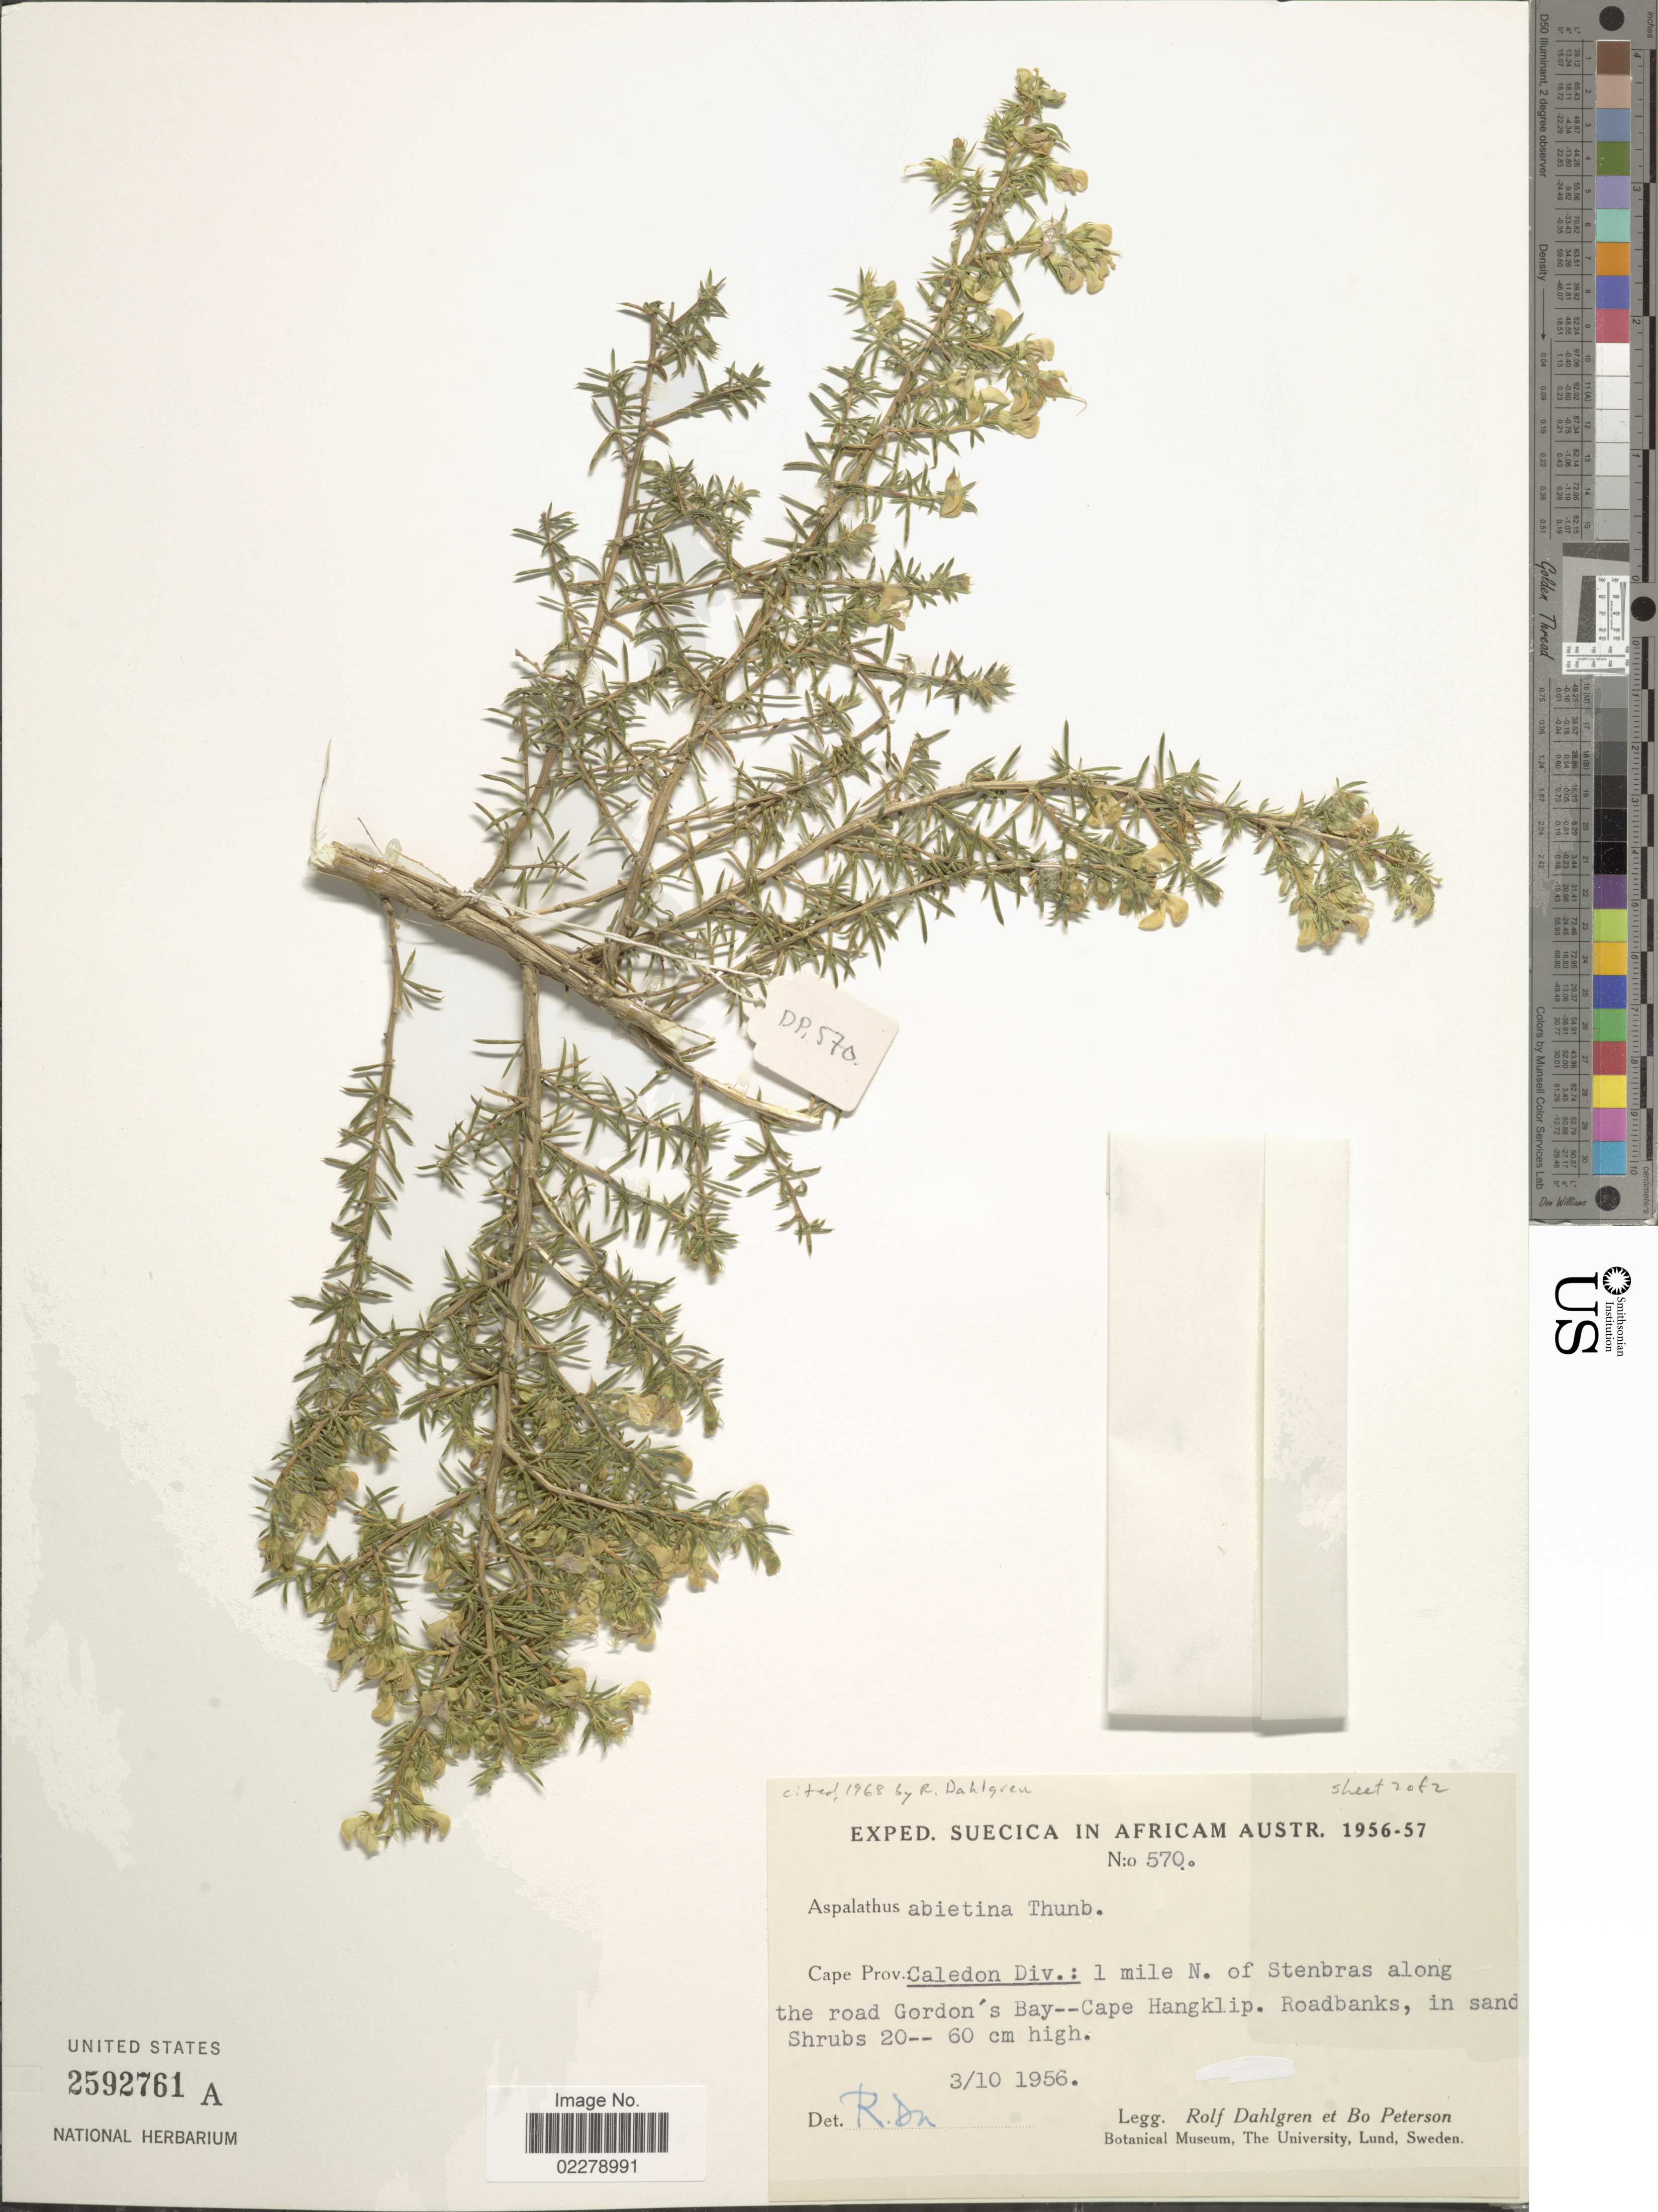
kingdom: Plantae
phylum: Tracheophyta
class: Magnoliopsida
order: Fabales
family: Fabaceae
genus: Aspalathus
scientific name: Aspalathus abietina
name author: Thunb.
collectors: R. Dahlgren & B. H. Peterson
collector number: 570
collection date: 1956-10-03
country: South Africa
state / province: Western Cape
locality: Caledon Div.: 1 mile N. of Stenbras along the road Gordon's Bay - Cape Haneklip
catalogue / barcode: US 2592761A